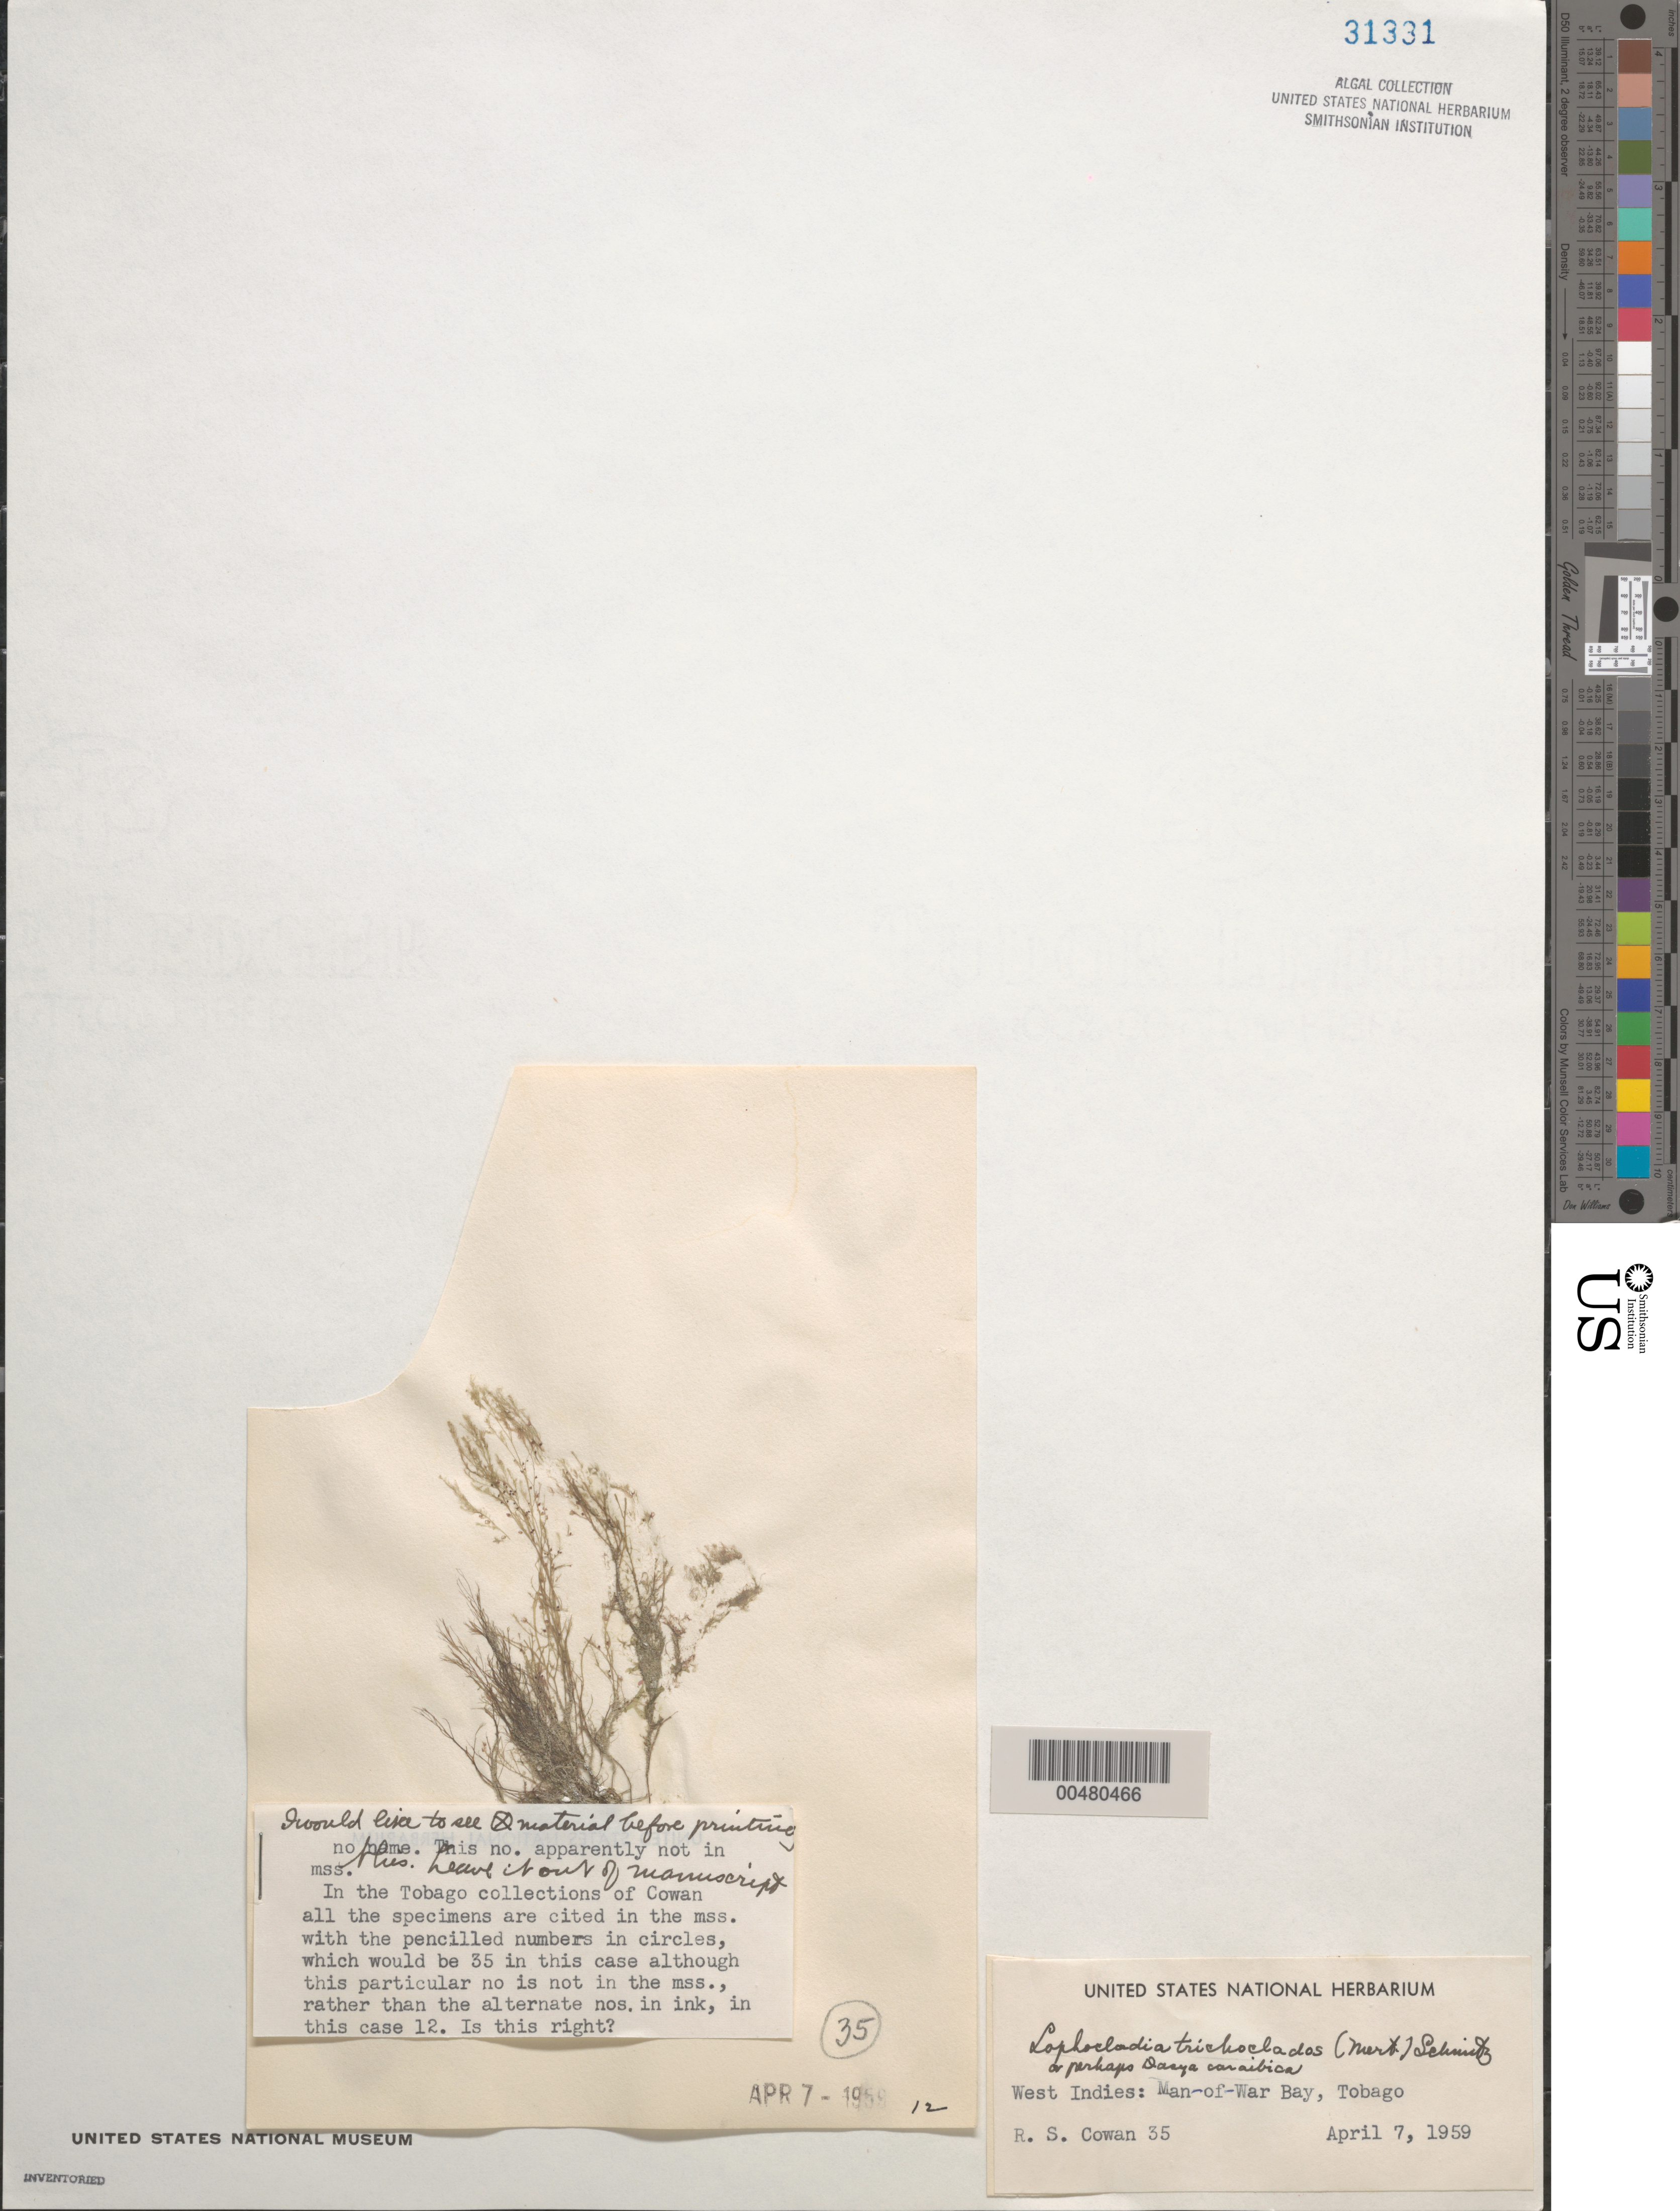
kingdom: Plantae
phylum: Rhodophyta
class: Florideophyceae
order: Ceramiales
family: Rhodomelaceae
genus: Lophocladia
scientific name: Lophocladia trichoclados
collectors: R. S. Cowan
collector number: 35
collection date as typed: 07 Apr 1959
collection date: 1959-04-07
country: Trinidad and Tobago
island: Tobago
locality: Man-of-War Bay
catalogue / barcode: US 31331